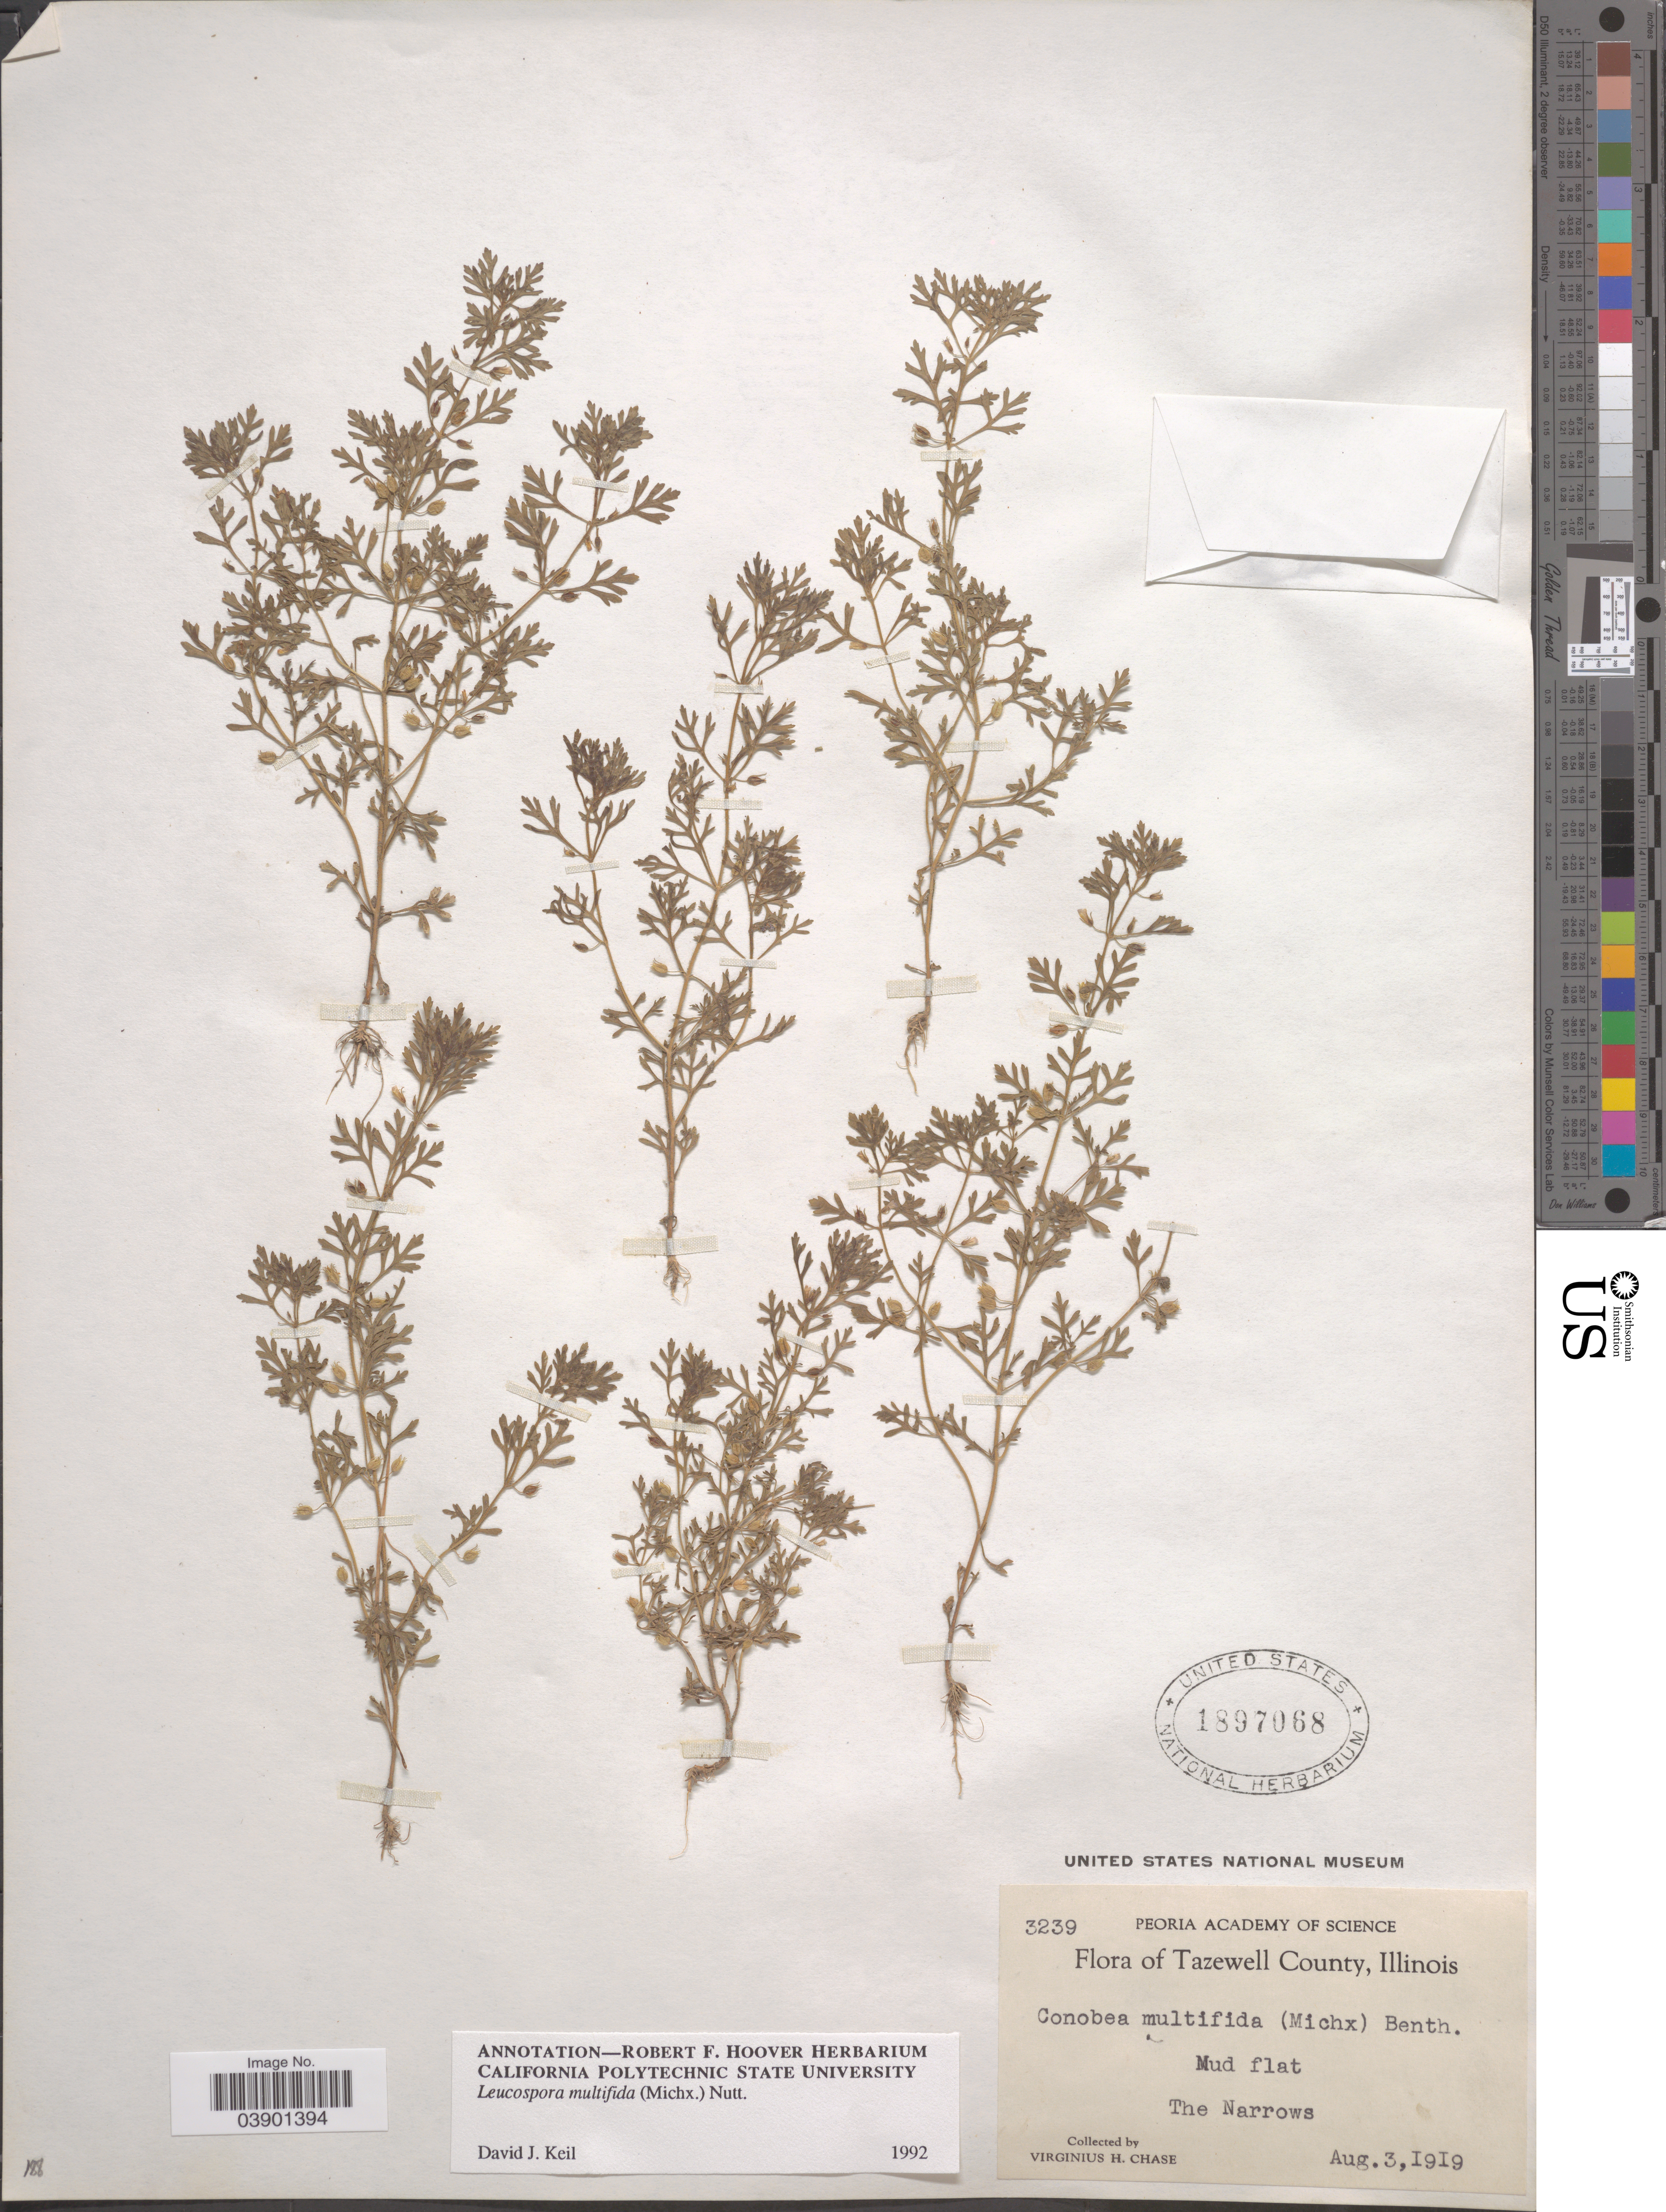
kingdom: Plantae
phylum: Tracheophyta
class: Magnoliopsida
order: Lamiales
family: Plantaginaceae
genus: Leucospora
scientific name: Leucospora multifida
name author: (Michx.) Nutt.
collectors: V. H. Chase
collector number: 3239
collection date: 1919-08-03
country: United States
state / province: Illinois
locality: Tazewell County. The Narrows.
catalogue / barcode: US 1897068